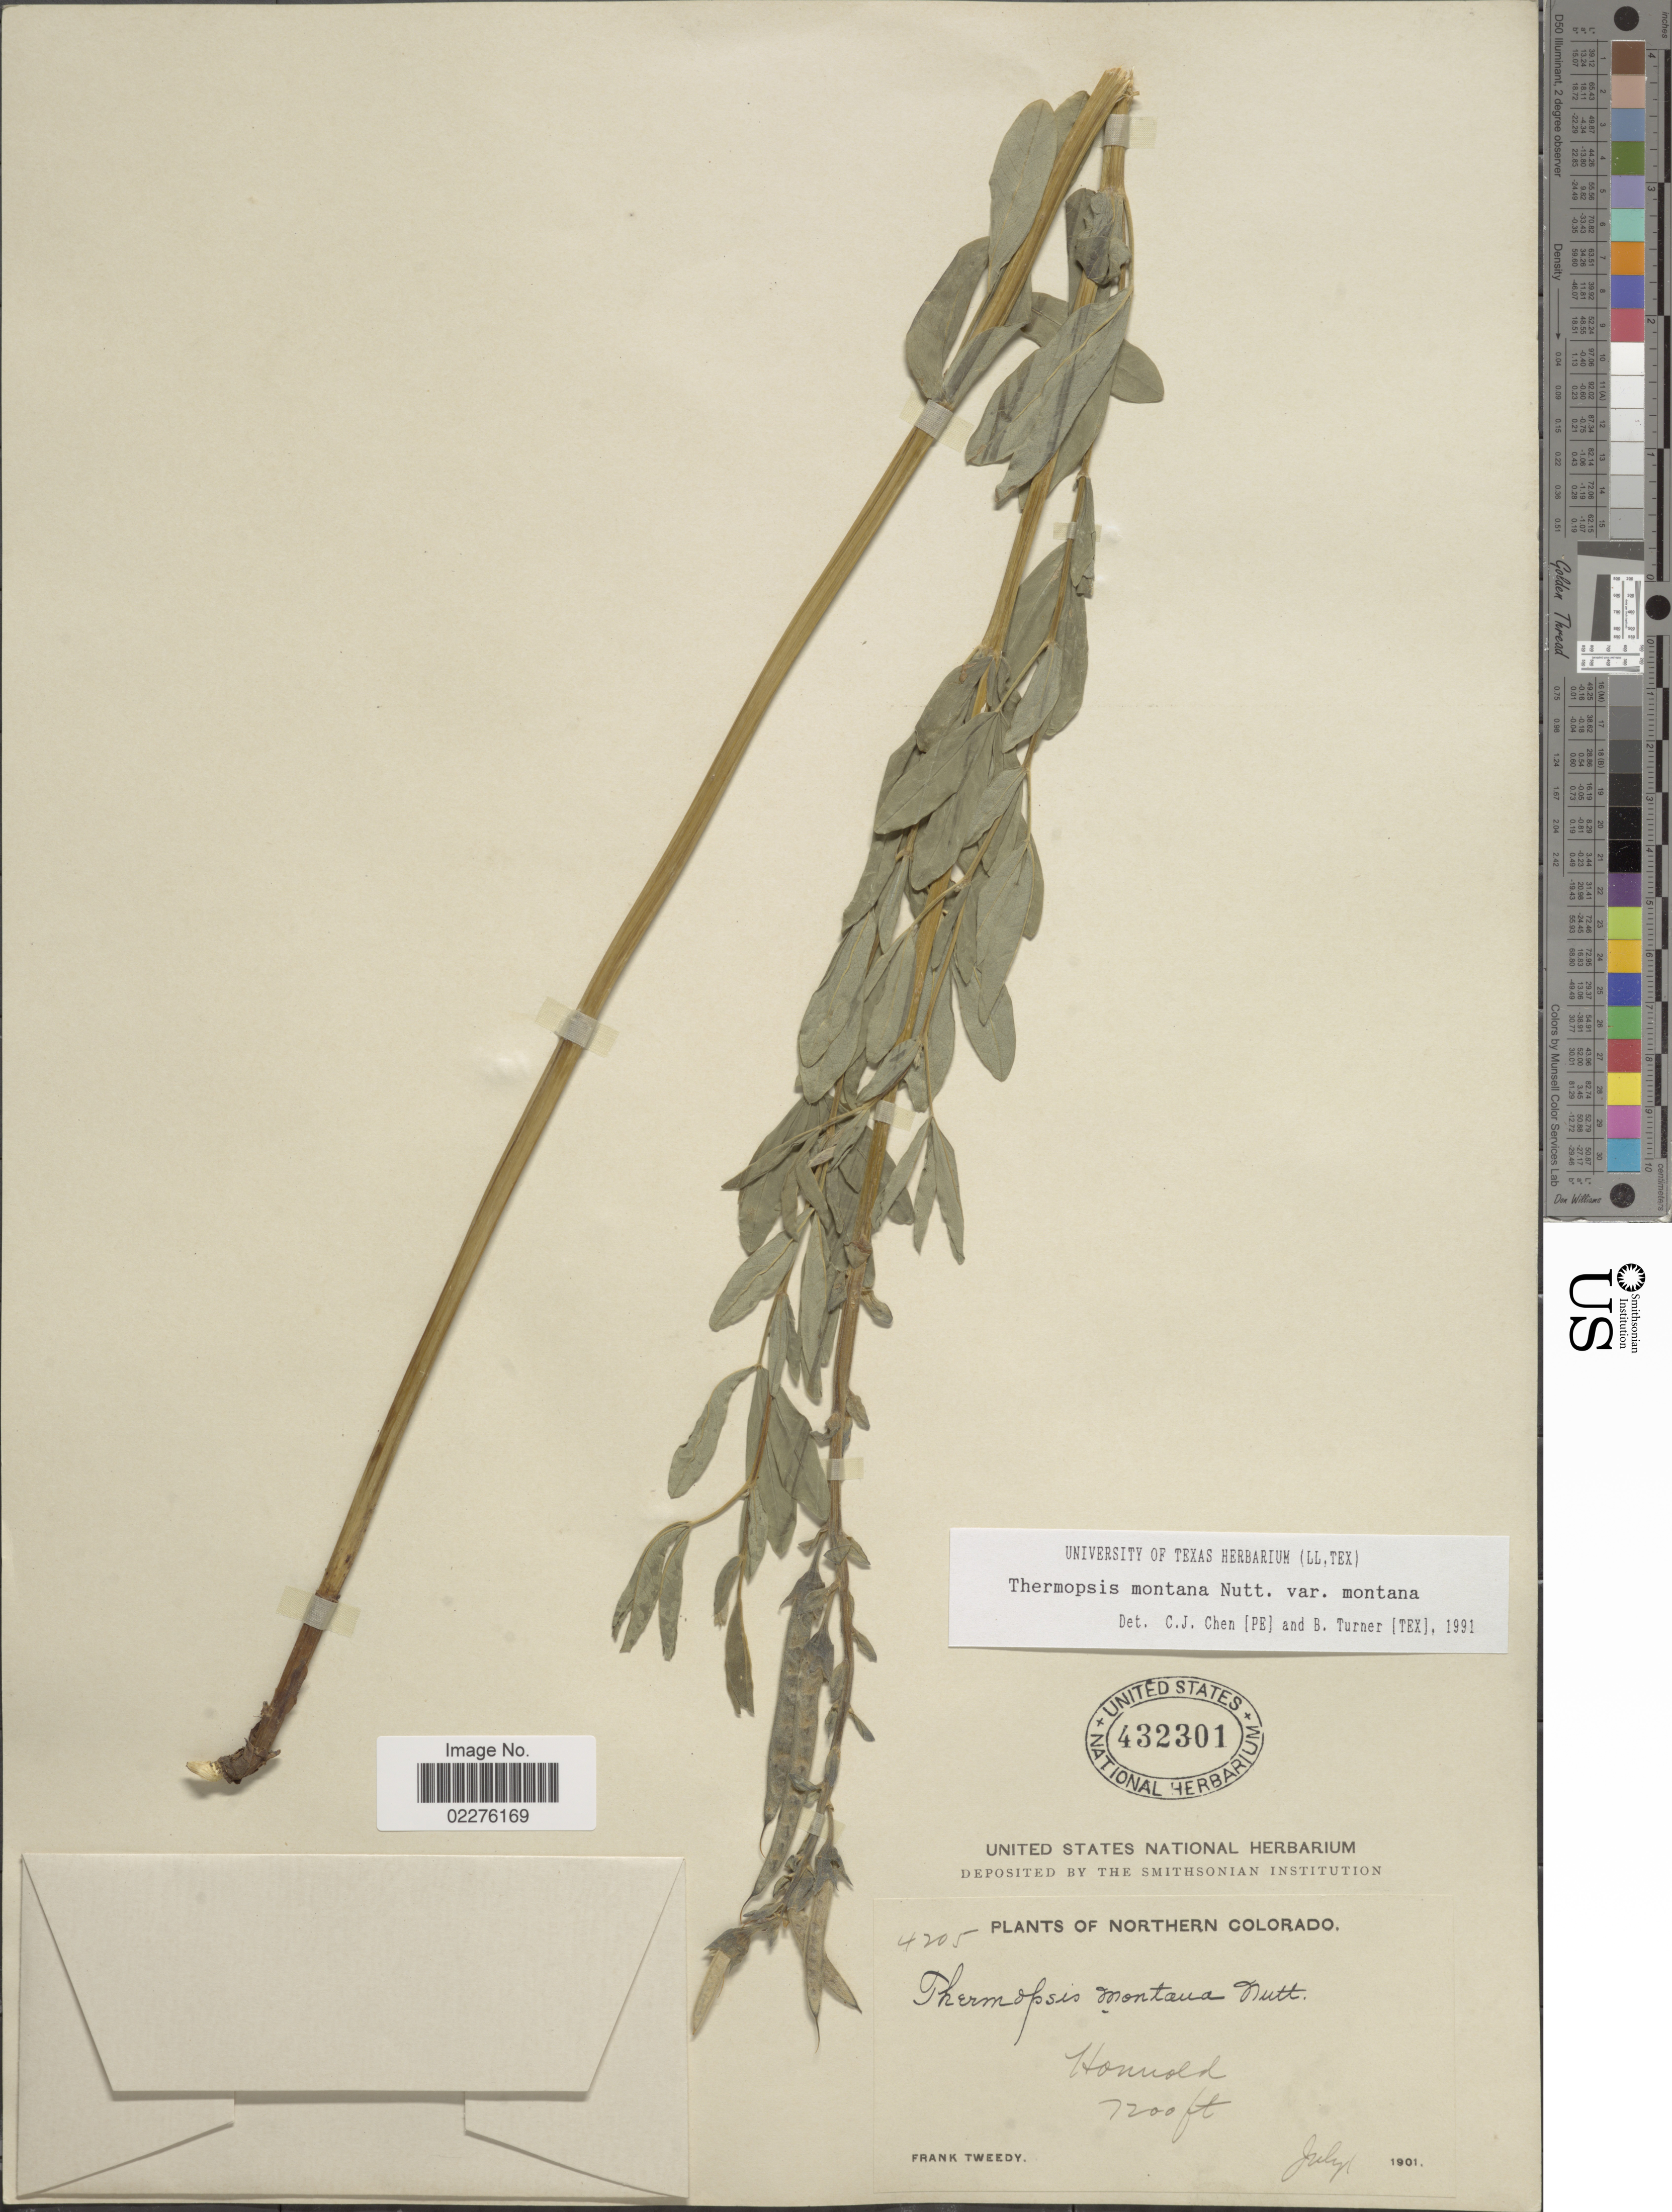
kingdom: Plantae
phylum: Tracheophyta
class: Magnoliopsida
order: Fabales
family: Fabaceae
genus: Thermopsis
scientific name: Thermopsis montana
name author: Nutt.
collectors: F. Tweedy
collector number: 4205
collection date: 1901-07-01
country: United States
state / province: Colorado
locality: Honnold, Northern Colorado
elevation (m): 2195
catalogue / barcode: US 432301